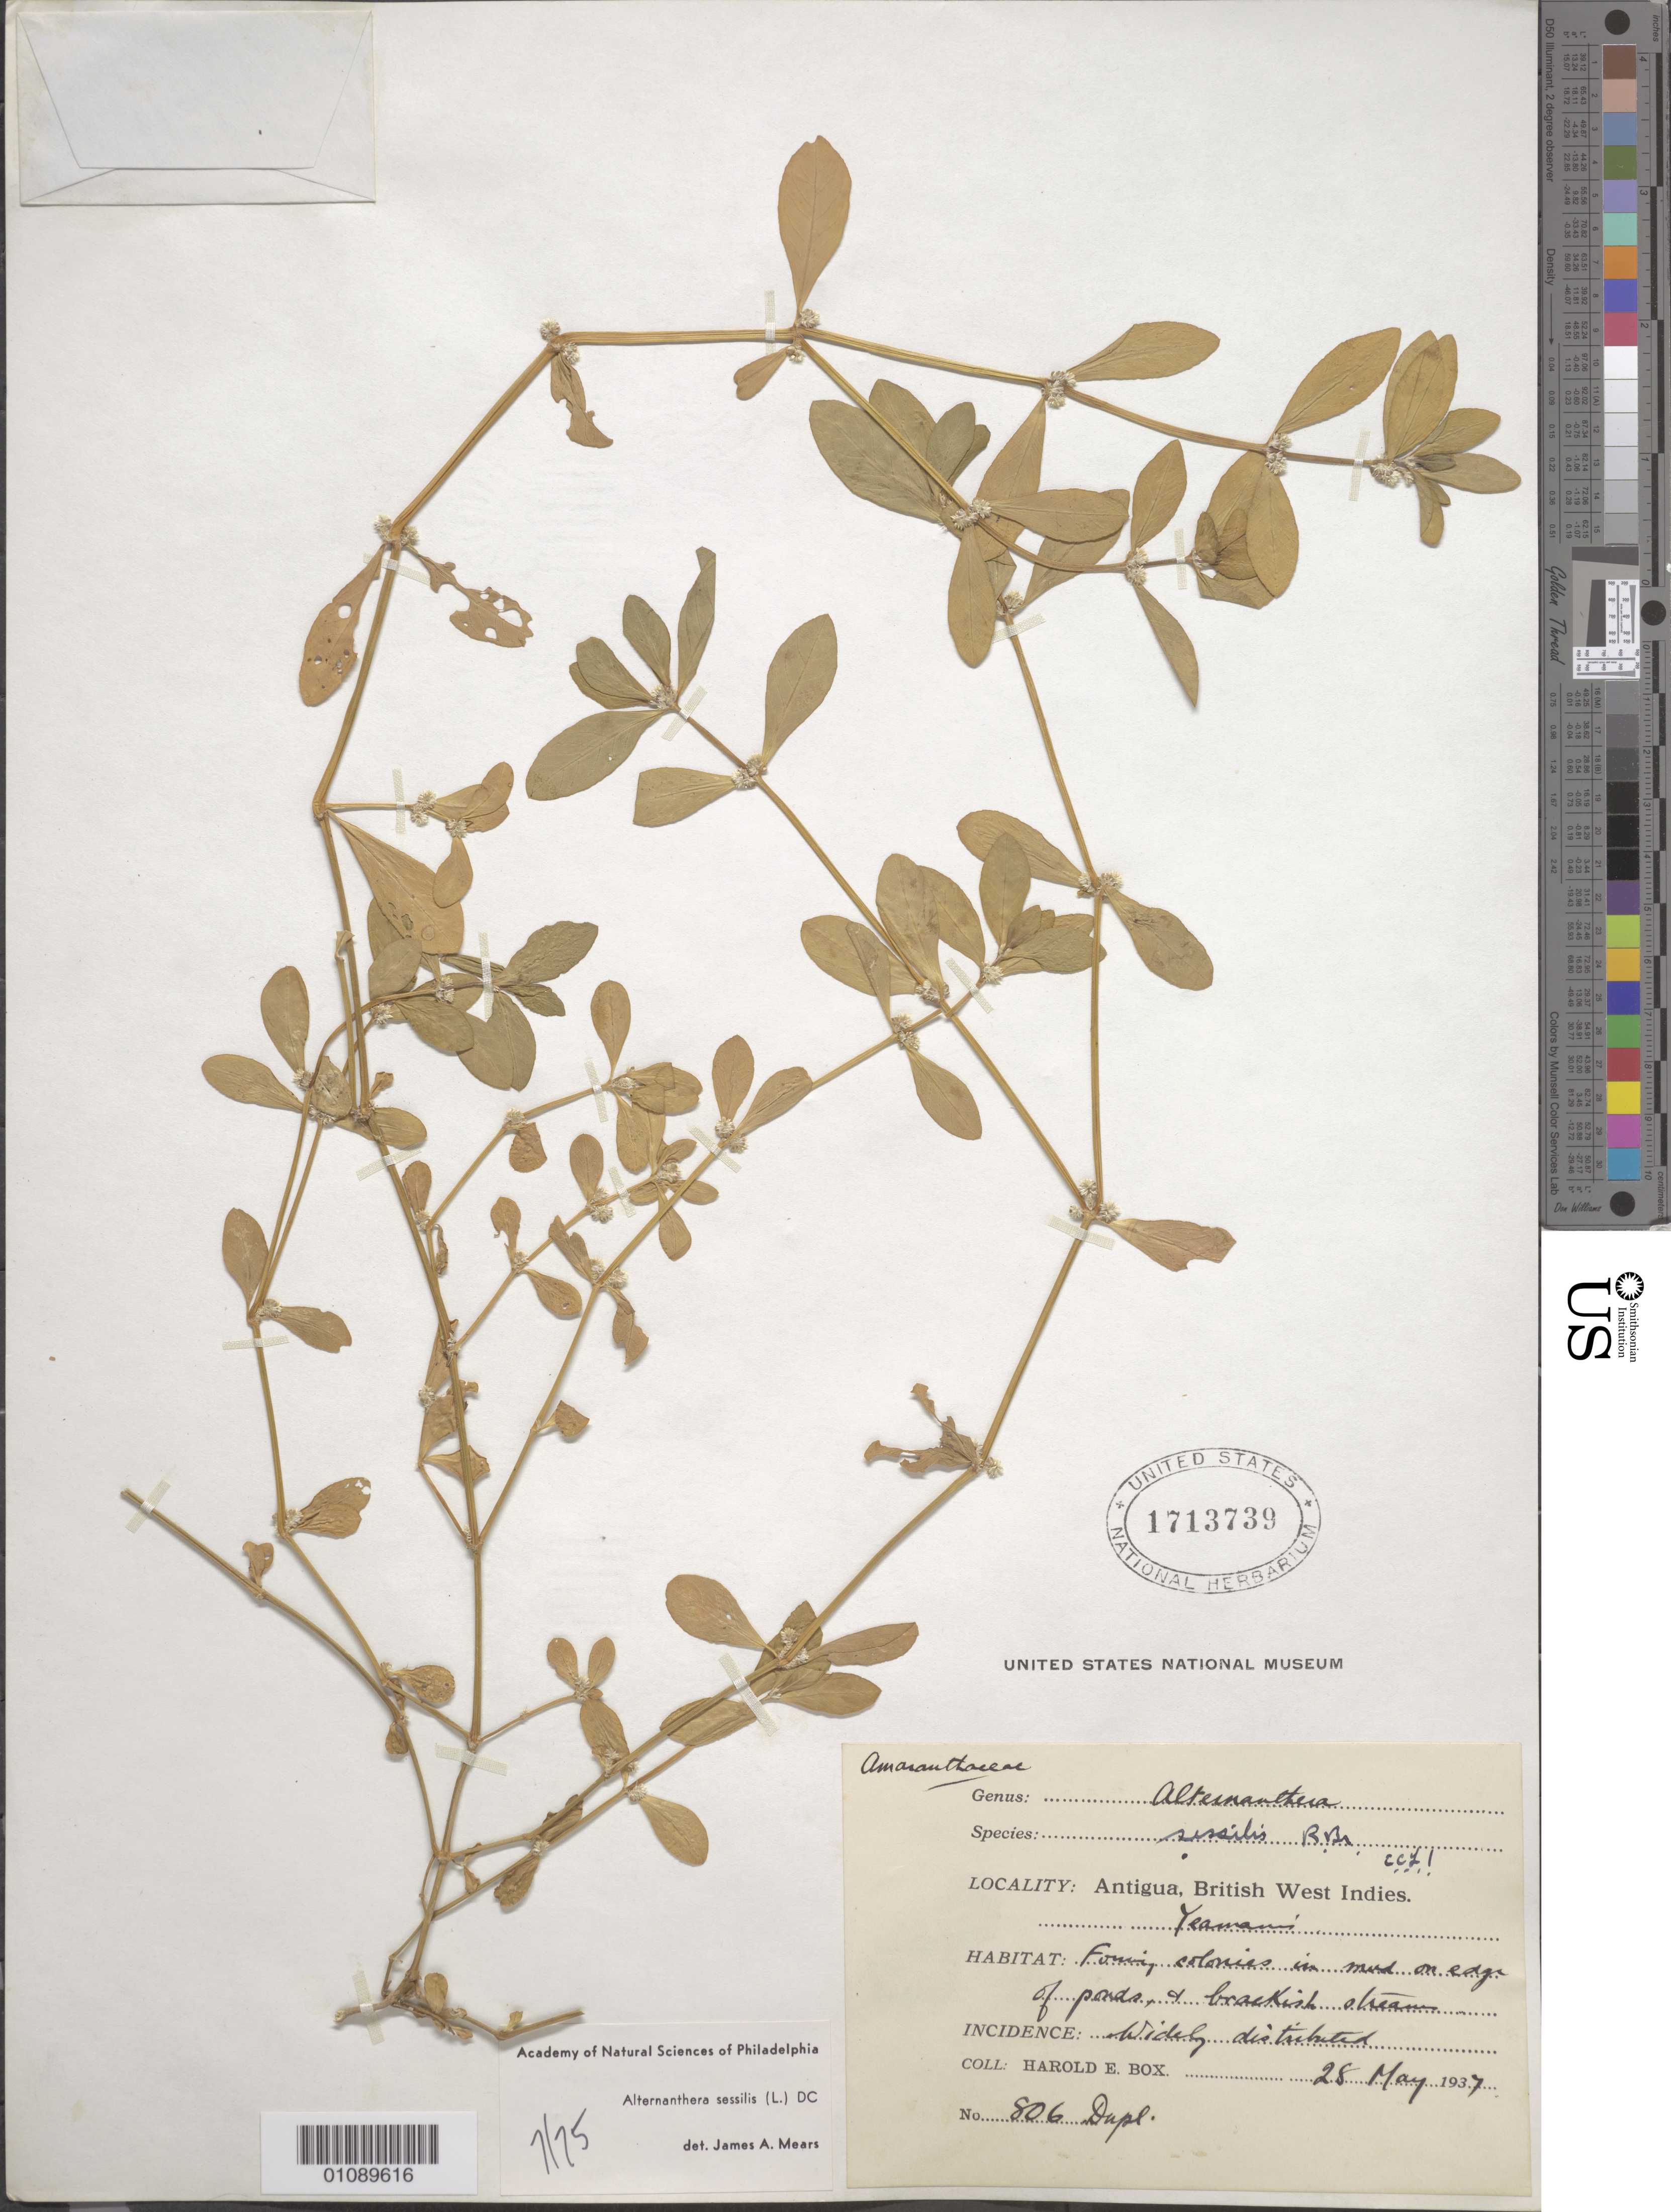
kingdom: Plantae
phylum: Tracheophyta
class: Magnoliopsida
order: Caryophyllales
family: Amaranthaceae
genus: Alternanthera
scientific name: Alternanthera sessilis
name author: (L.) DC.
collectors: H. E. Box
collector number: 806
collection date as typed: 28 May 1937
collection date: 1937-05-28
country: Antigua and Barbuda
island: Antigua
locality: Yeamanis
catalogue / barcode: US 1713739